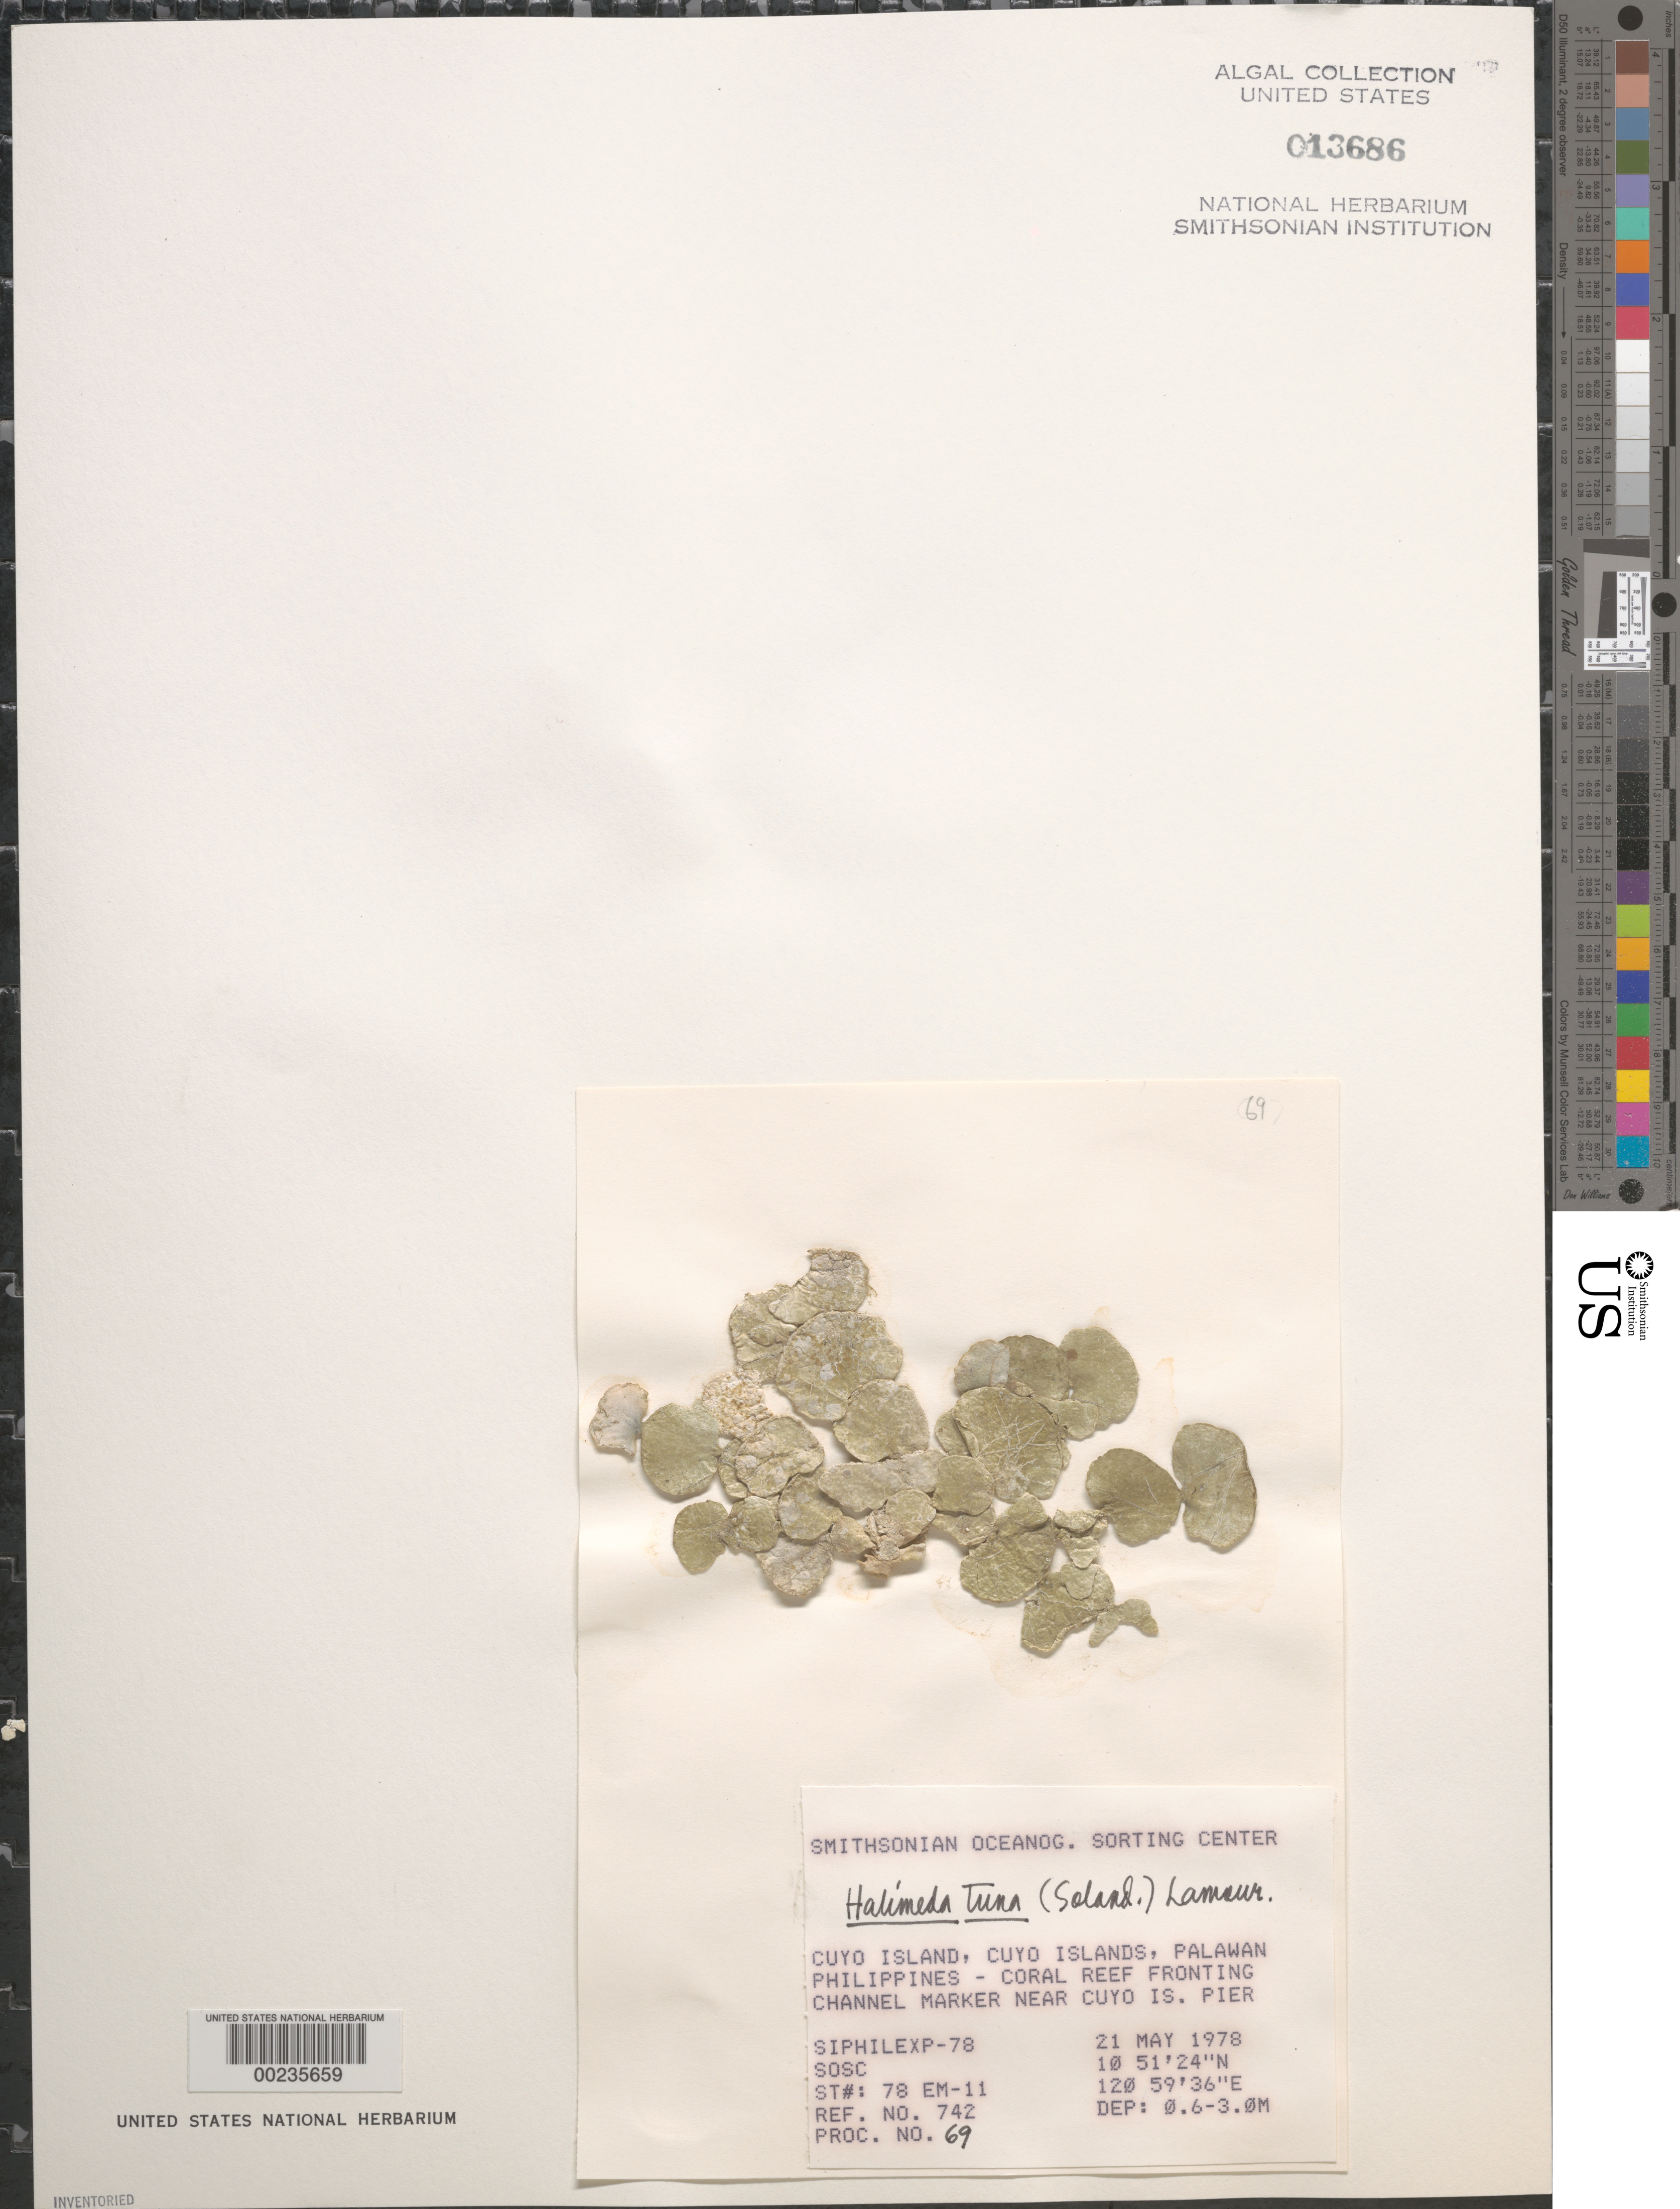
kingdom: Plantae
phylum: Chlorophyta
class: Ulvophyceae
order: Bryopsidales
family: Halimedaceae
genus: Halimeda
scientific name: Halimeda tuna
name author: (J. Ellis & Sol.) J.V.Lamouroux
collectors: SOSC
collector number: Station 78 Em-11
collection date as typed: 21 May 1978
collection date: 1978-05-21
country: Philippines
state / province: Mimaropa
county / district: Palawan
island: Cuyo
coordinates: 10 51' 24" N, 120 59' 36" E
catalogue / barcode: US 13686